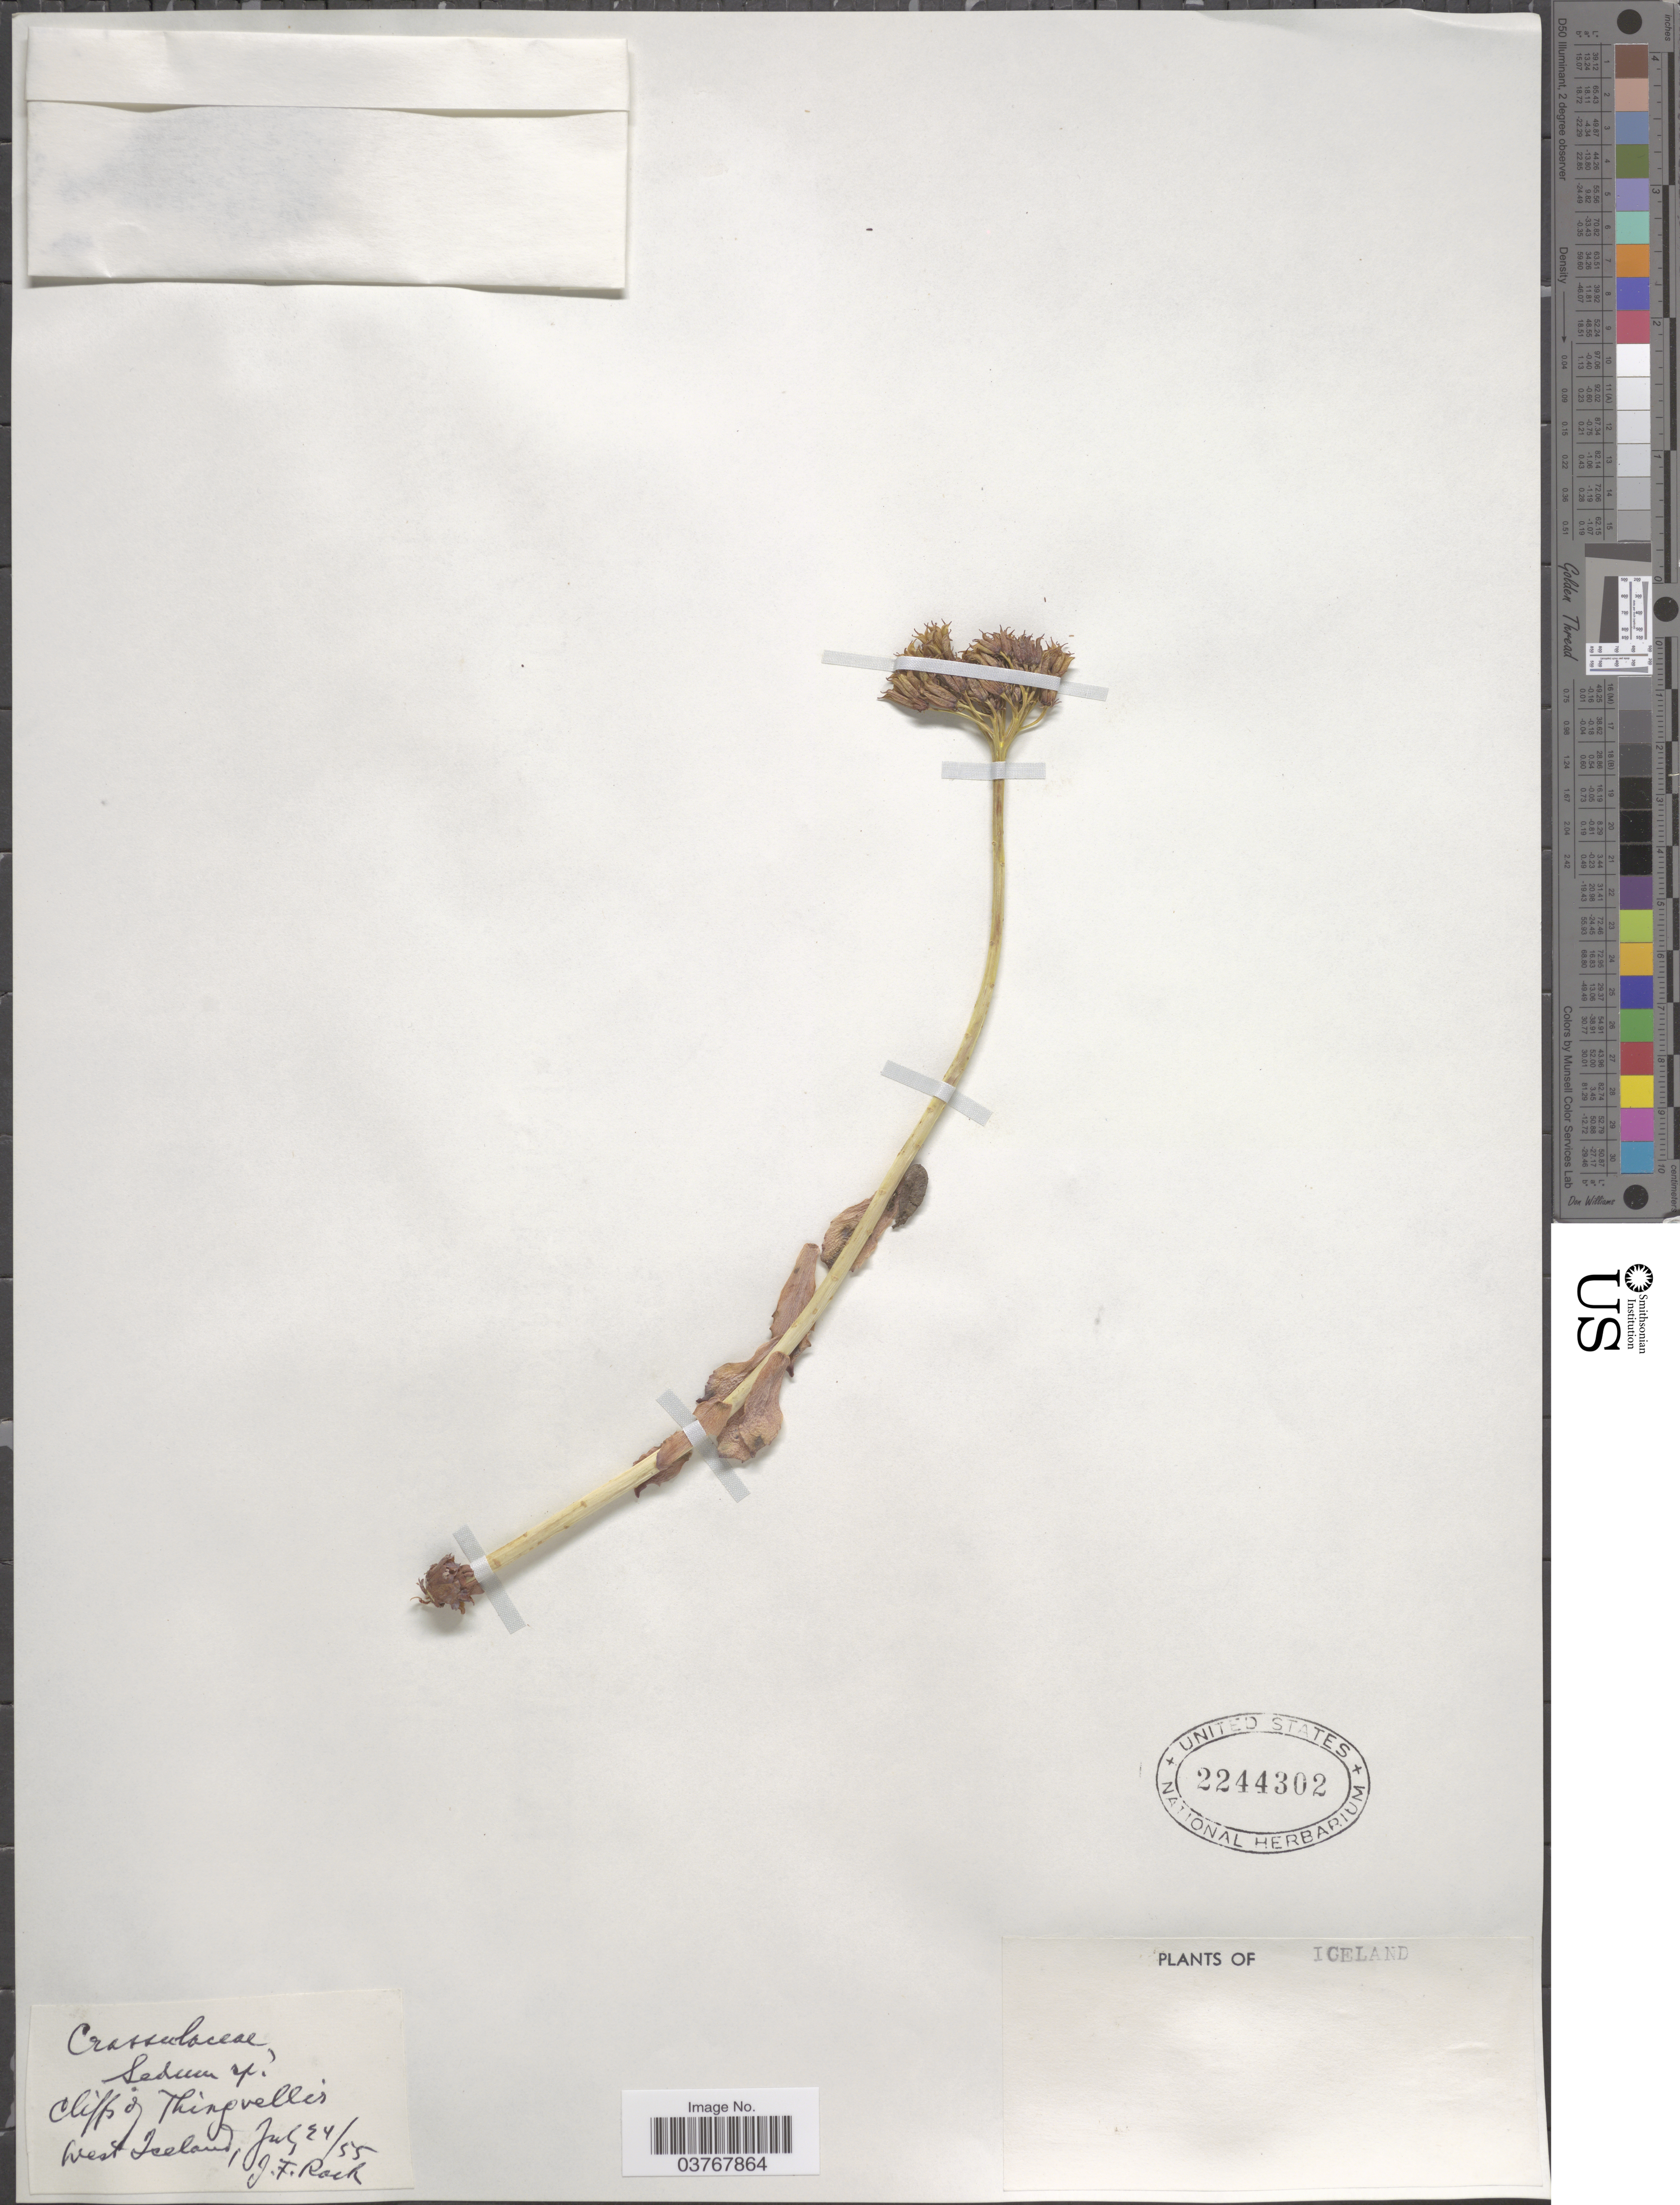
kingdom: Plantae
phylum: Tracheophyta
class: Magnoliopsida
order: Saxifragales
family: Crassulaceae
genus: Sedum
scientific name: Sedum sp.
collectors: J. Rock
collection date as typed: Transcribed d/m/y: 24/7/55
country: Iceland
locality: Cliffs of Thingvellis. West Iceland.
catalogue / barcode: US 2244302